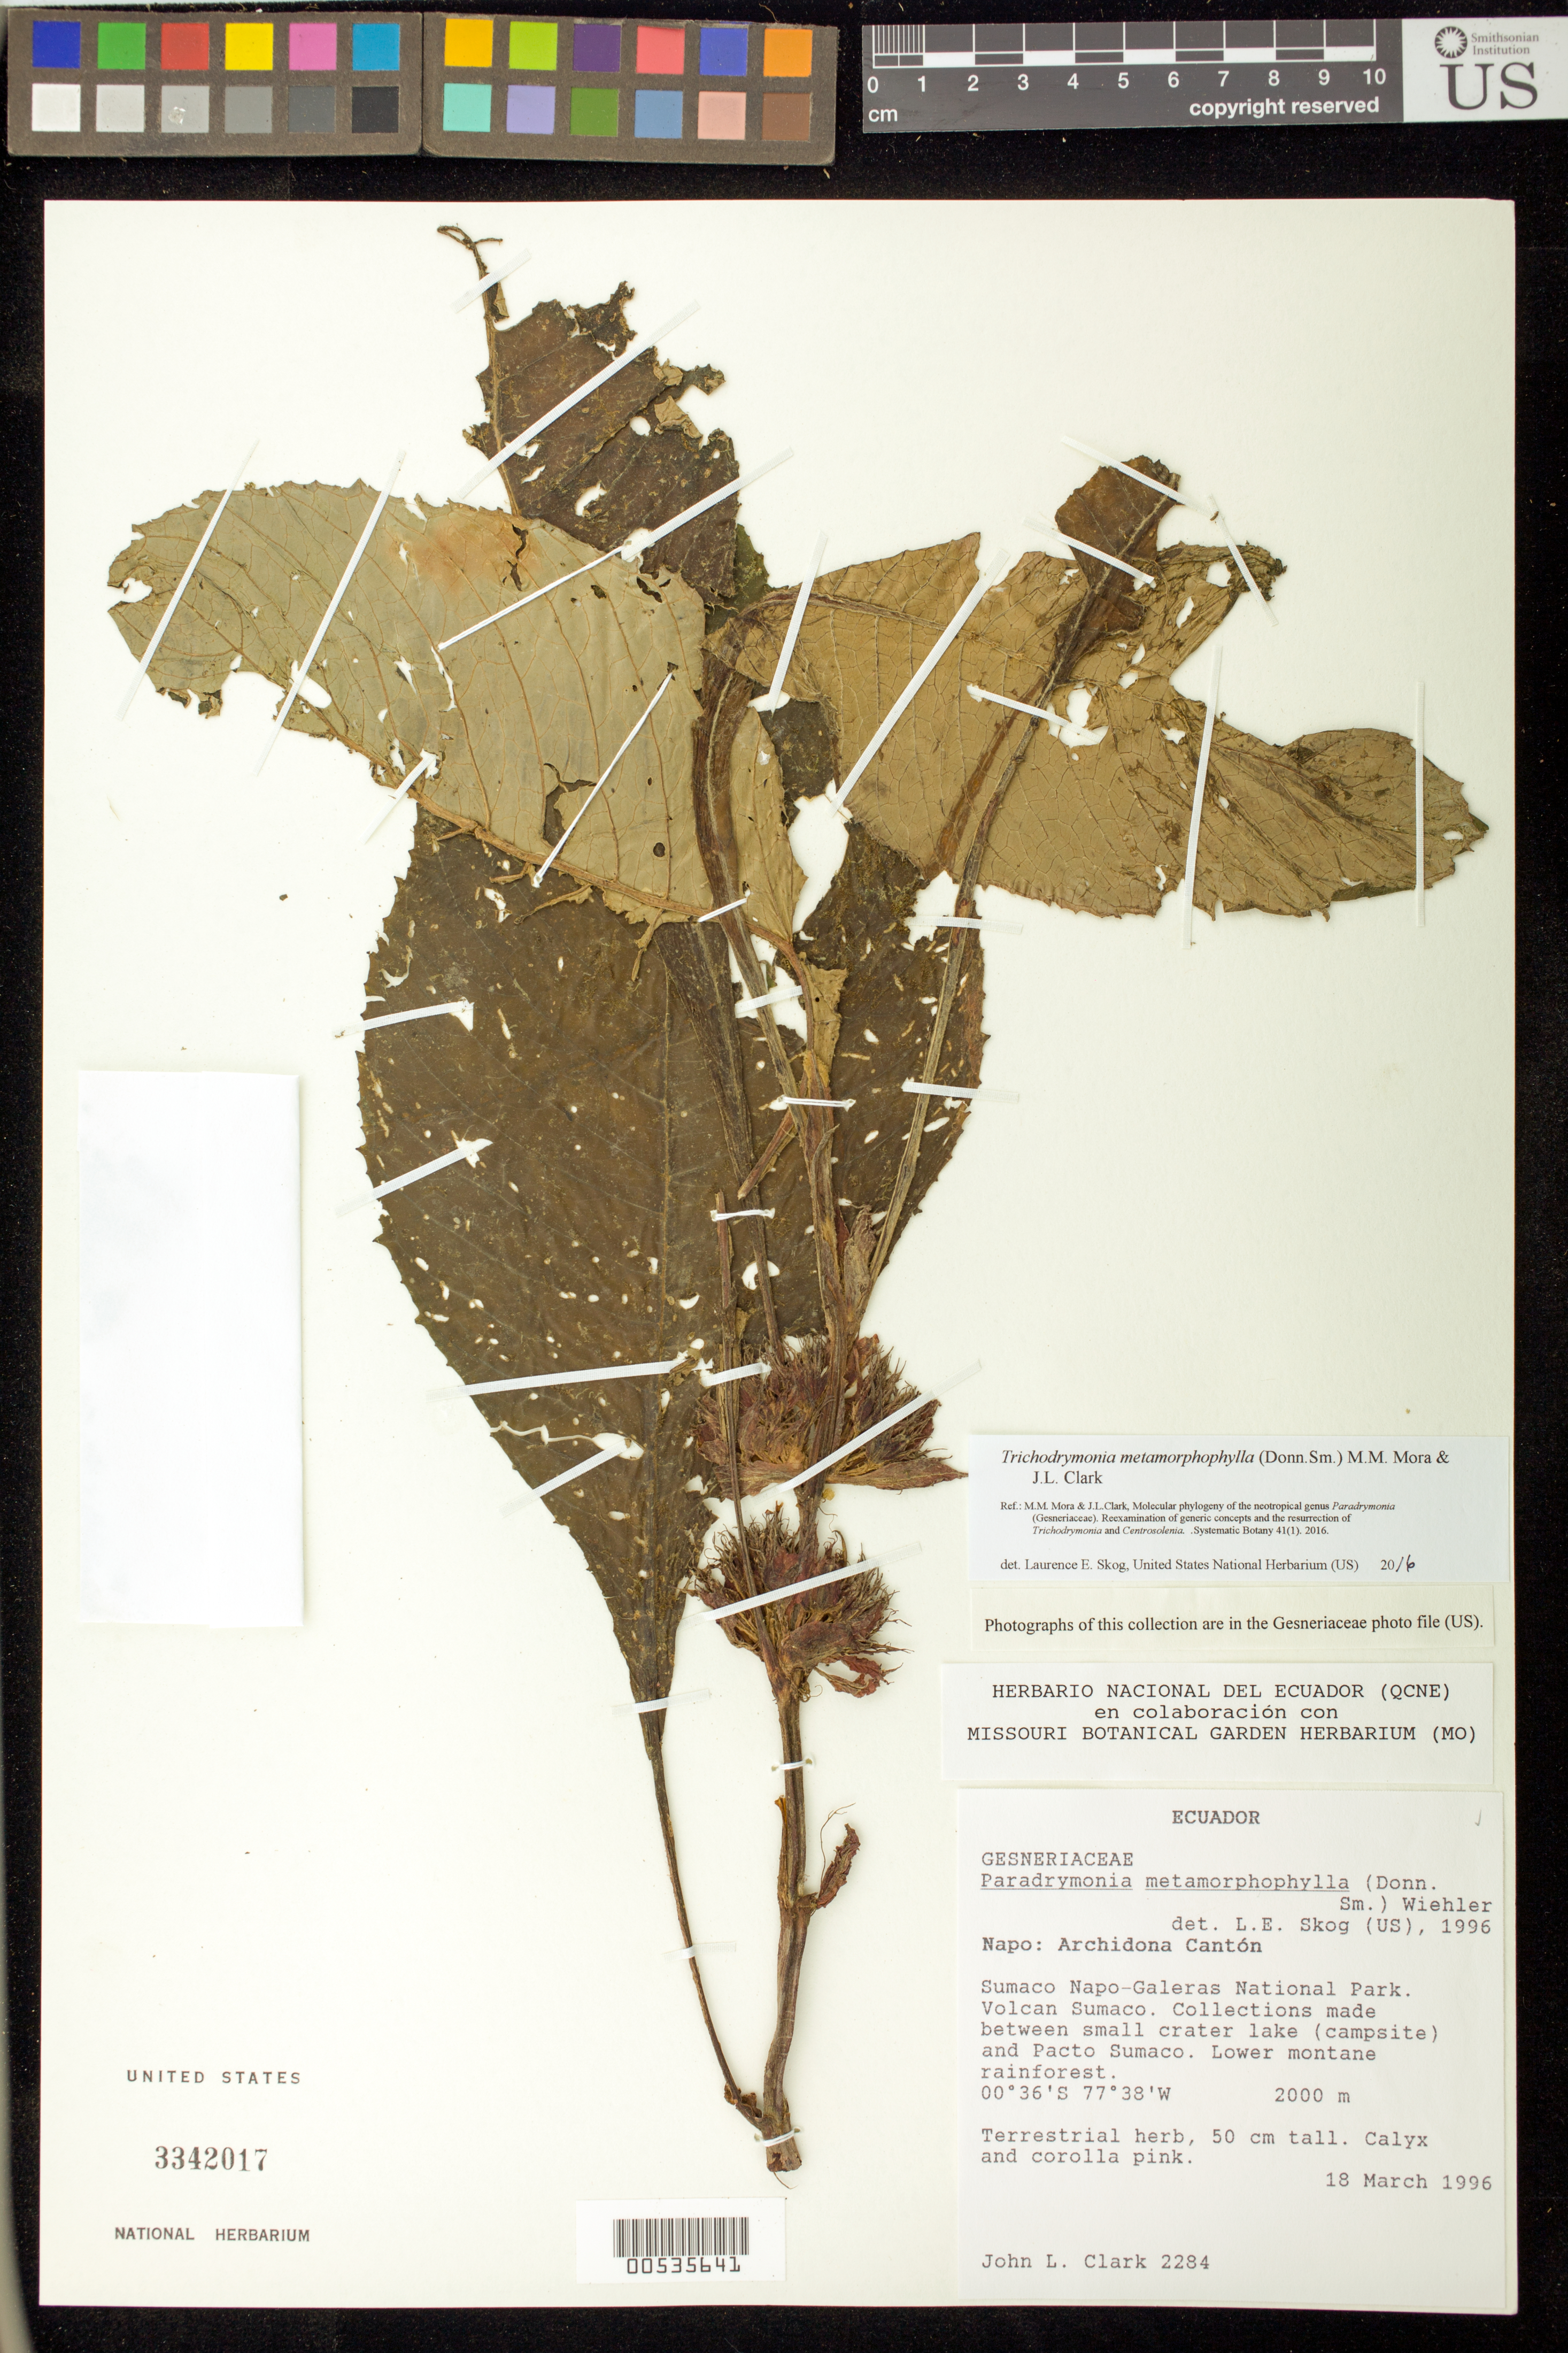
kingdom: Plantae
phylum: Tracheophyta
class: Magnoliopsida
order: Lamiales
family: Gesneriaceae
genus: Trichodrymonia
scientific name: Trichodrymonia metamorphophylla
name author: (Donn. Sm.) M.M. Mora & J.L. Clark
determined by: Skog, Laurence E.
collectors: J. L. Clark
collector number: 2284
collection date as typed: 18 Mar 1996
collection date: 1996-03-18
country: Ecuador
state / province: Napo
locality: Archidona Cantón. Sumaco Napo-Galeras National Park, Volcan Sumaco, between small crater lake (campsite) and Pacto Sumaco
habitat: Lower montane rainforest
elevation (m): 2000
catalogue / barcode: US 3342017